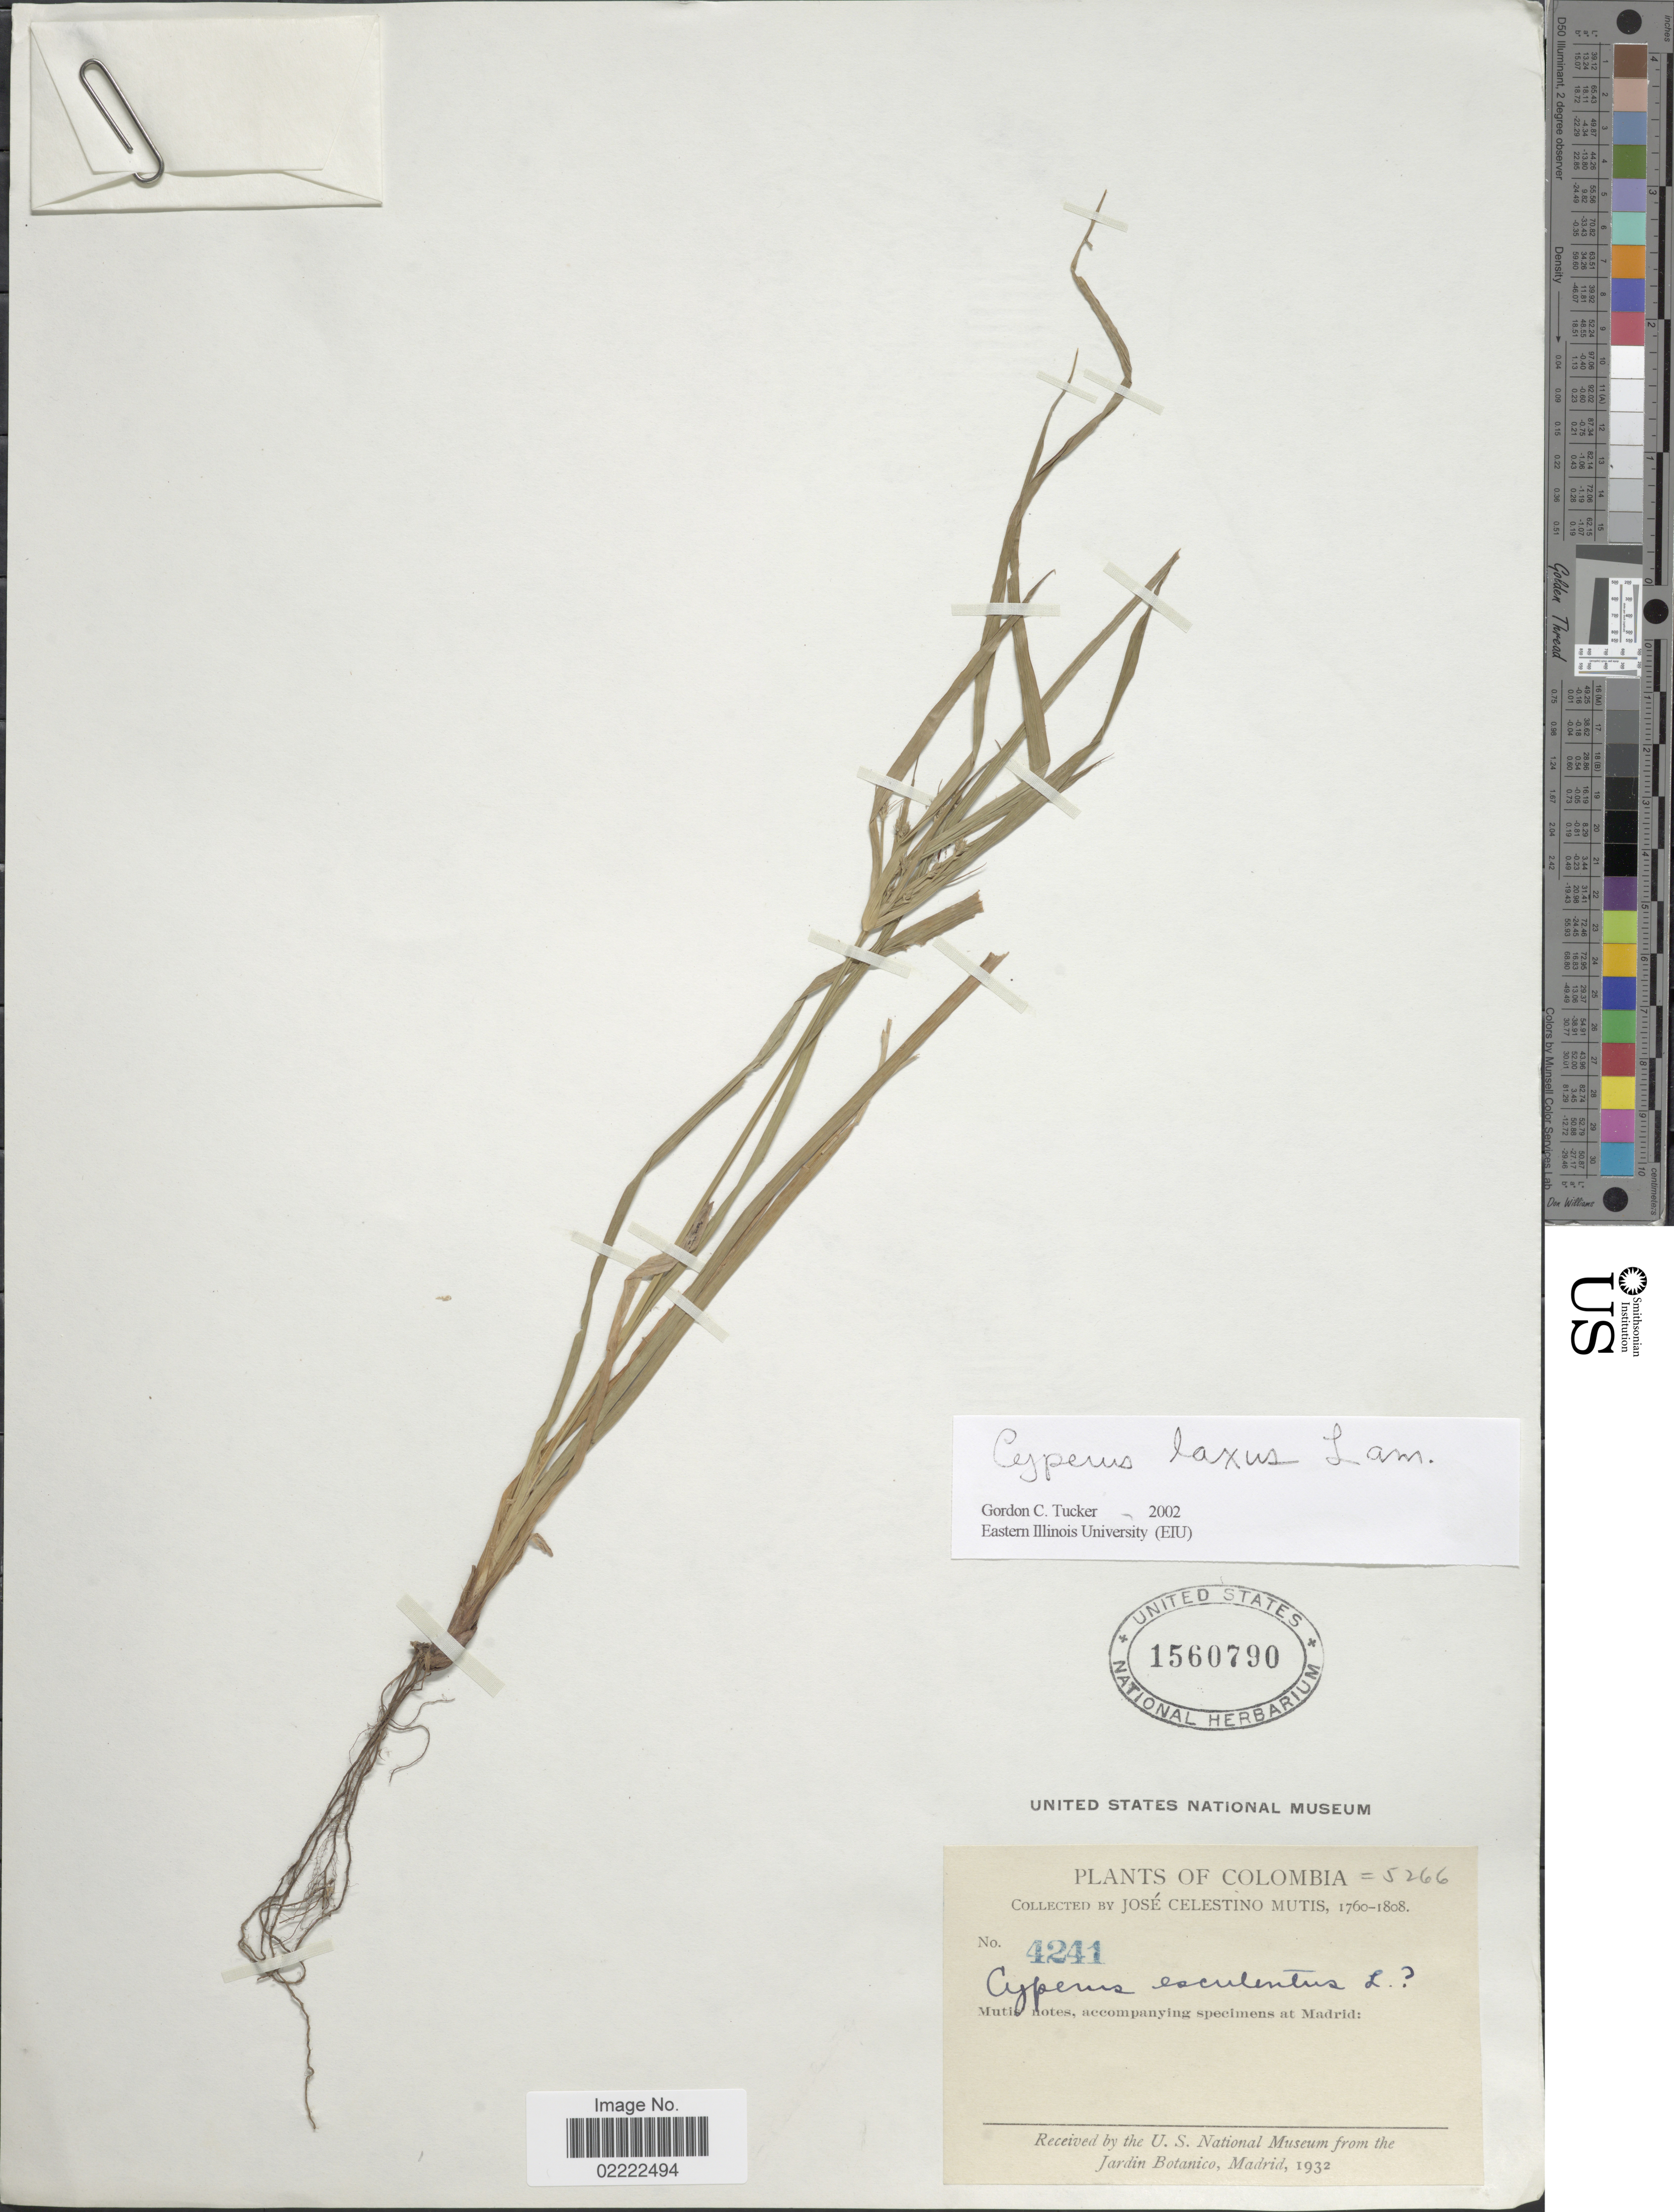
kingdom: Plantae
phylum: Tracheophyta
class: Liliopsida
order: Poales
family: Cyperaceae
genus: Cyperus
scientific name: Cyperus laxus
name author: Lam.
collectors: J. C. B. Mutis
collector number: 4241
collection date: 1760/1808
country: Colombia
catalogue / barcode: US 1560790